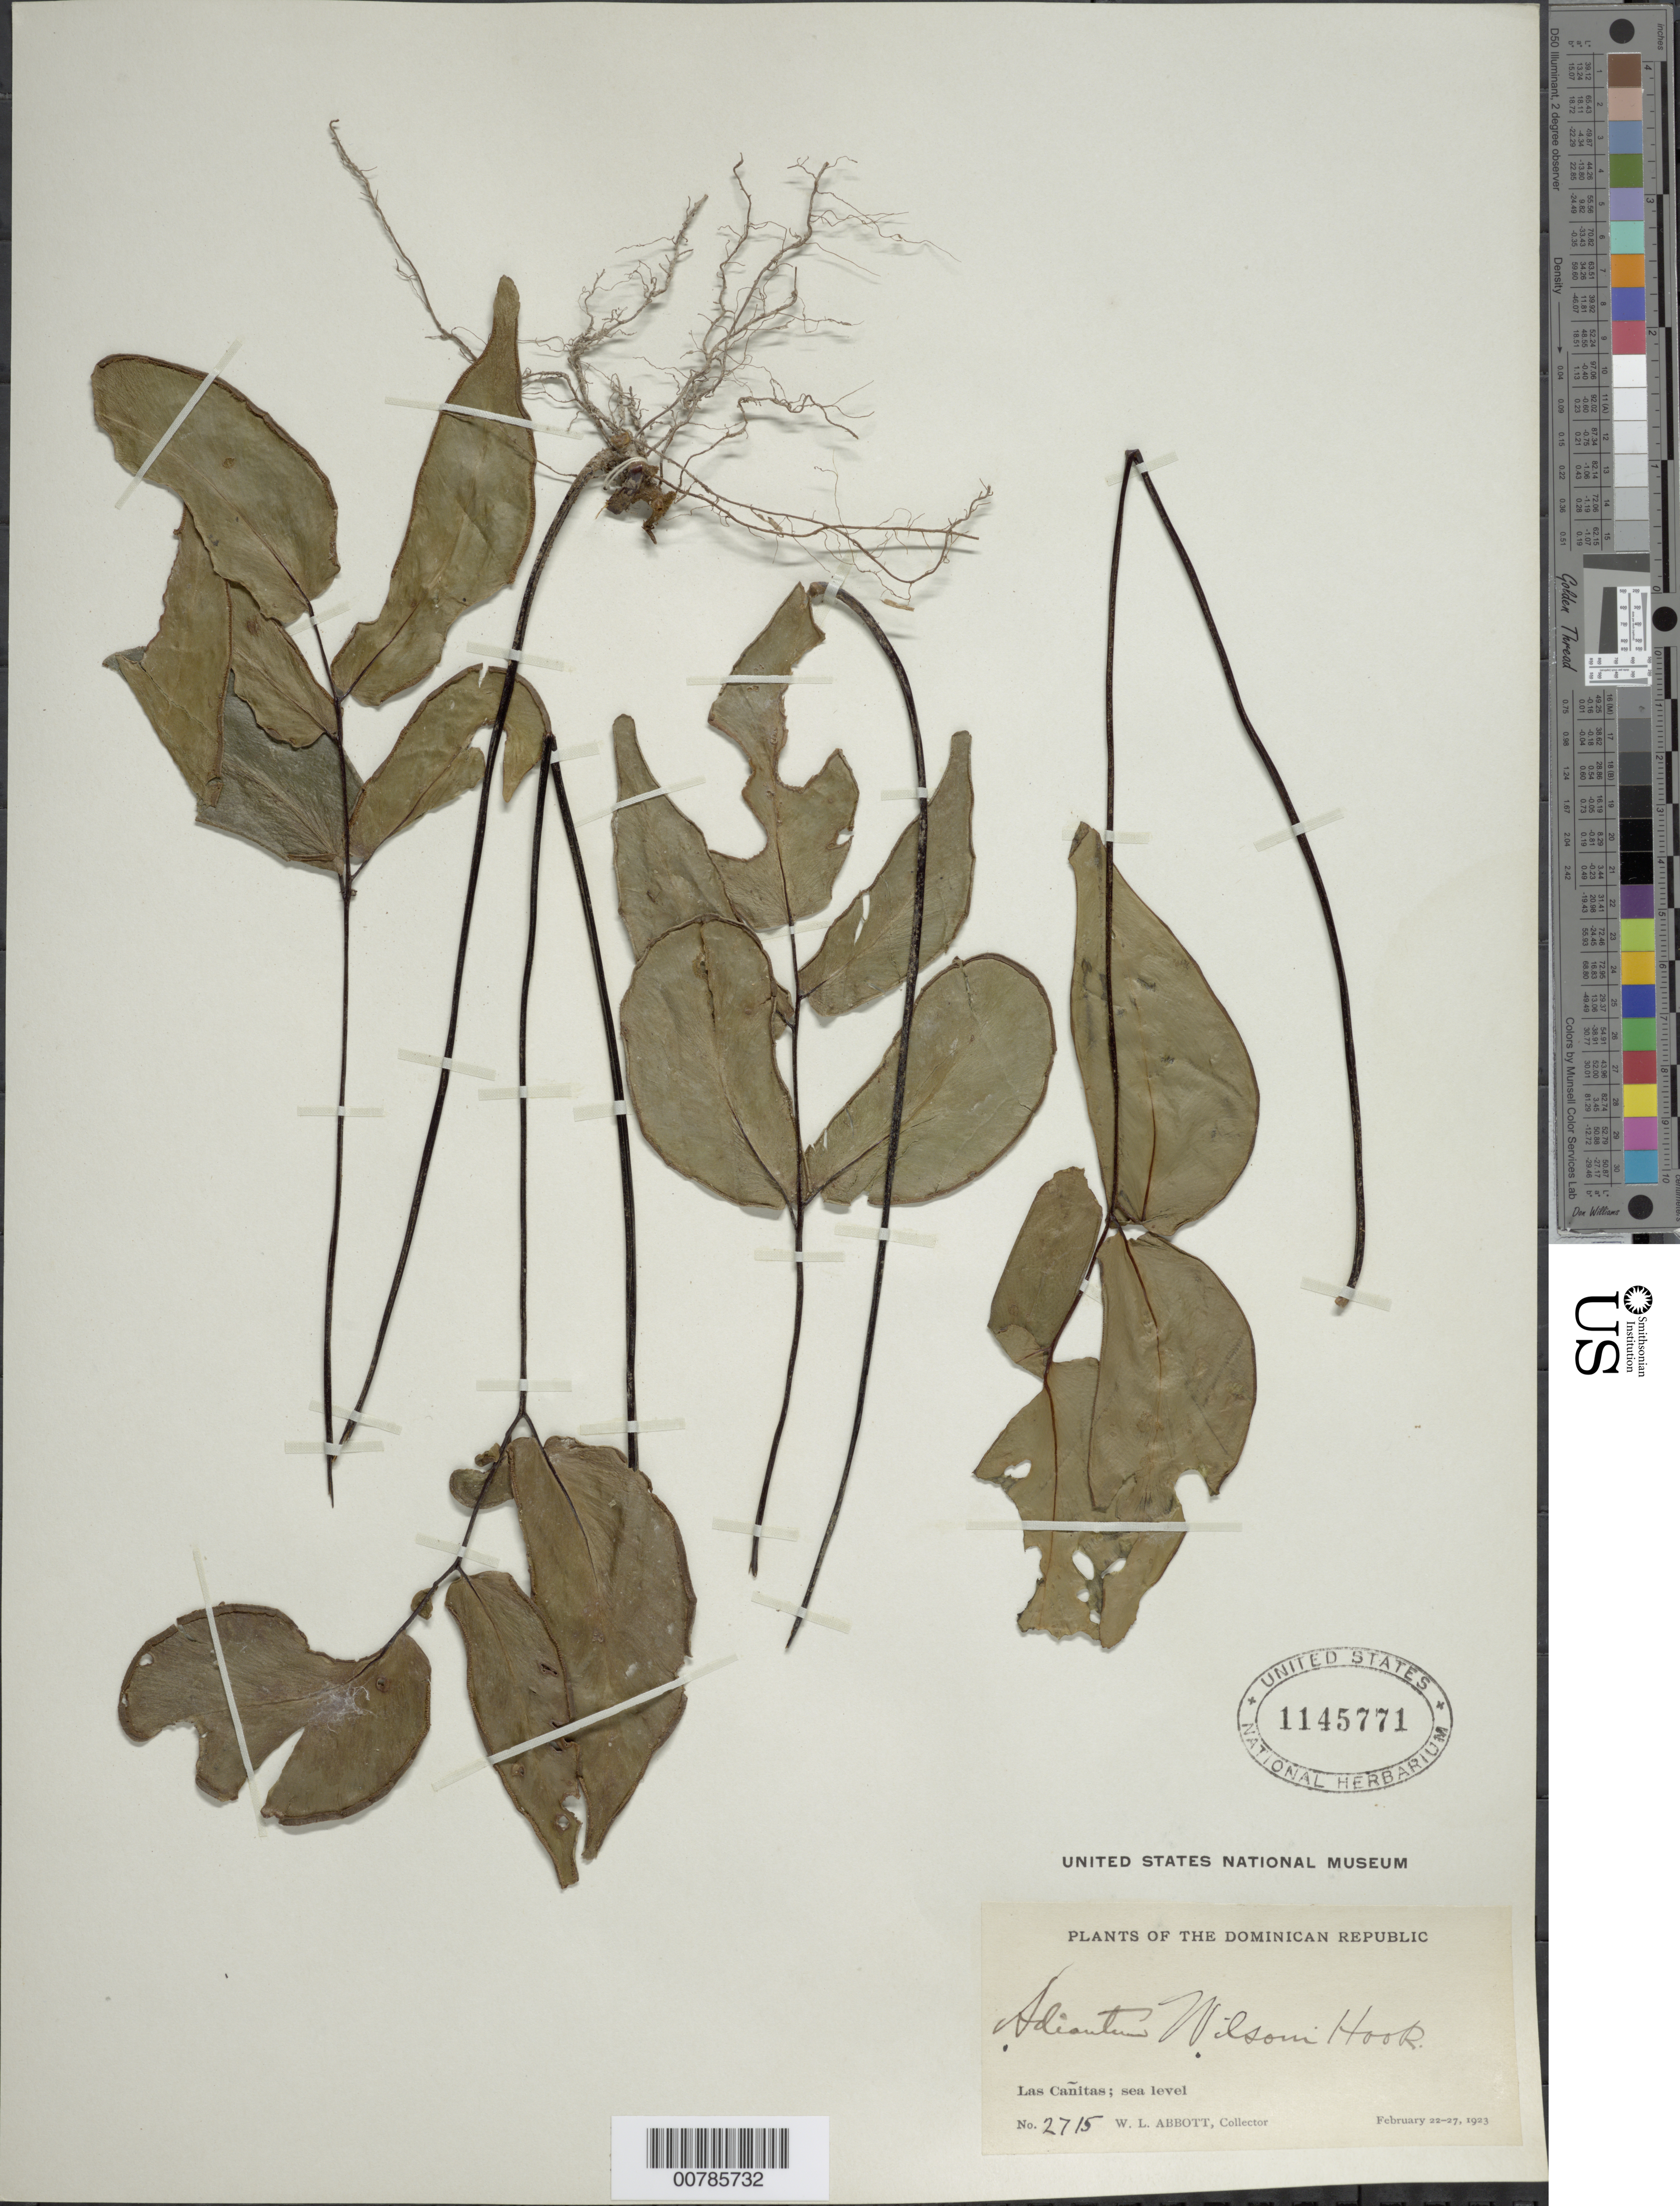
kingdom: Plantae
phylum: Tracheophyta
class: Polypodiopsida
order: Polypodiales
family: Pteridaceae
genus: Adiantum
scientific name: Adiantum wilsonii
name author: Hook.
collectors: W. L. Abbott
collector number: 2715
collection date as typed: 22 Feb 1923 27 Feb 1923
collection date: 1923-02-22/1923-02-27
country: Dominican Republic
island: Hispaniola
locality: Las Cañitas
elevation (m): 0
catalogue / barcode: US 1145771